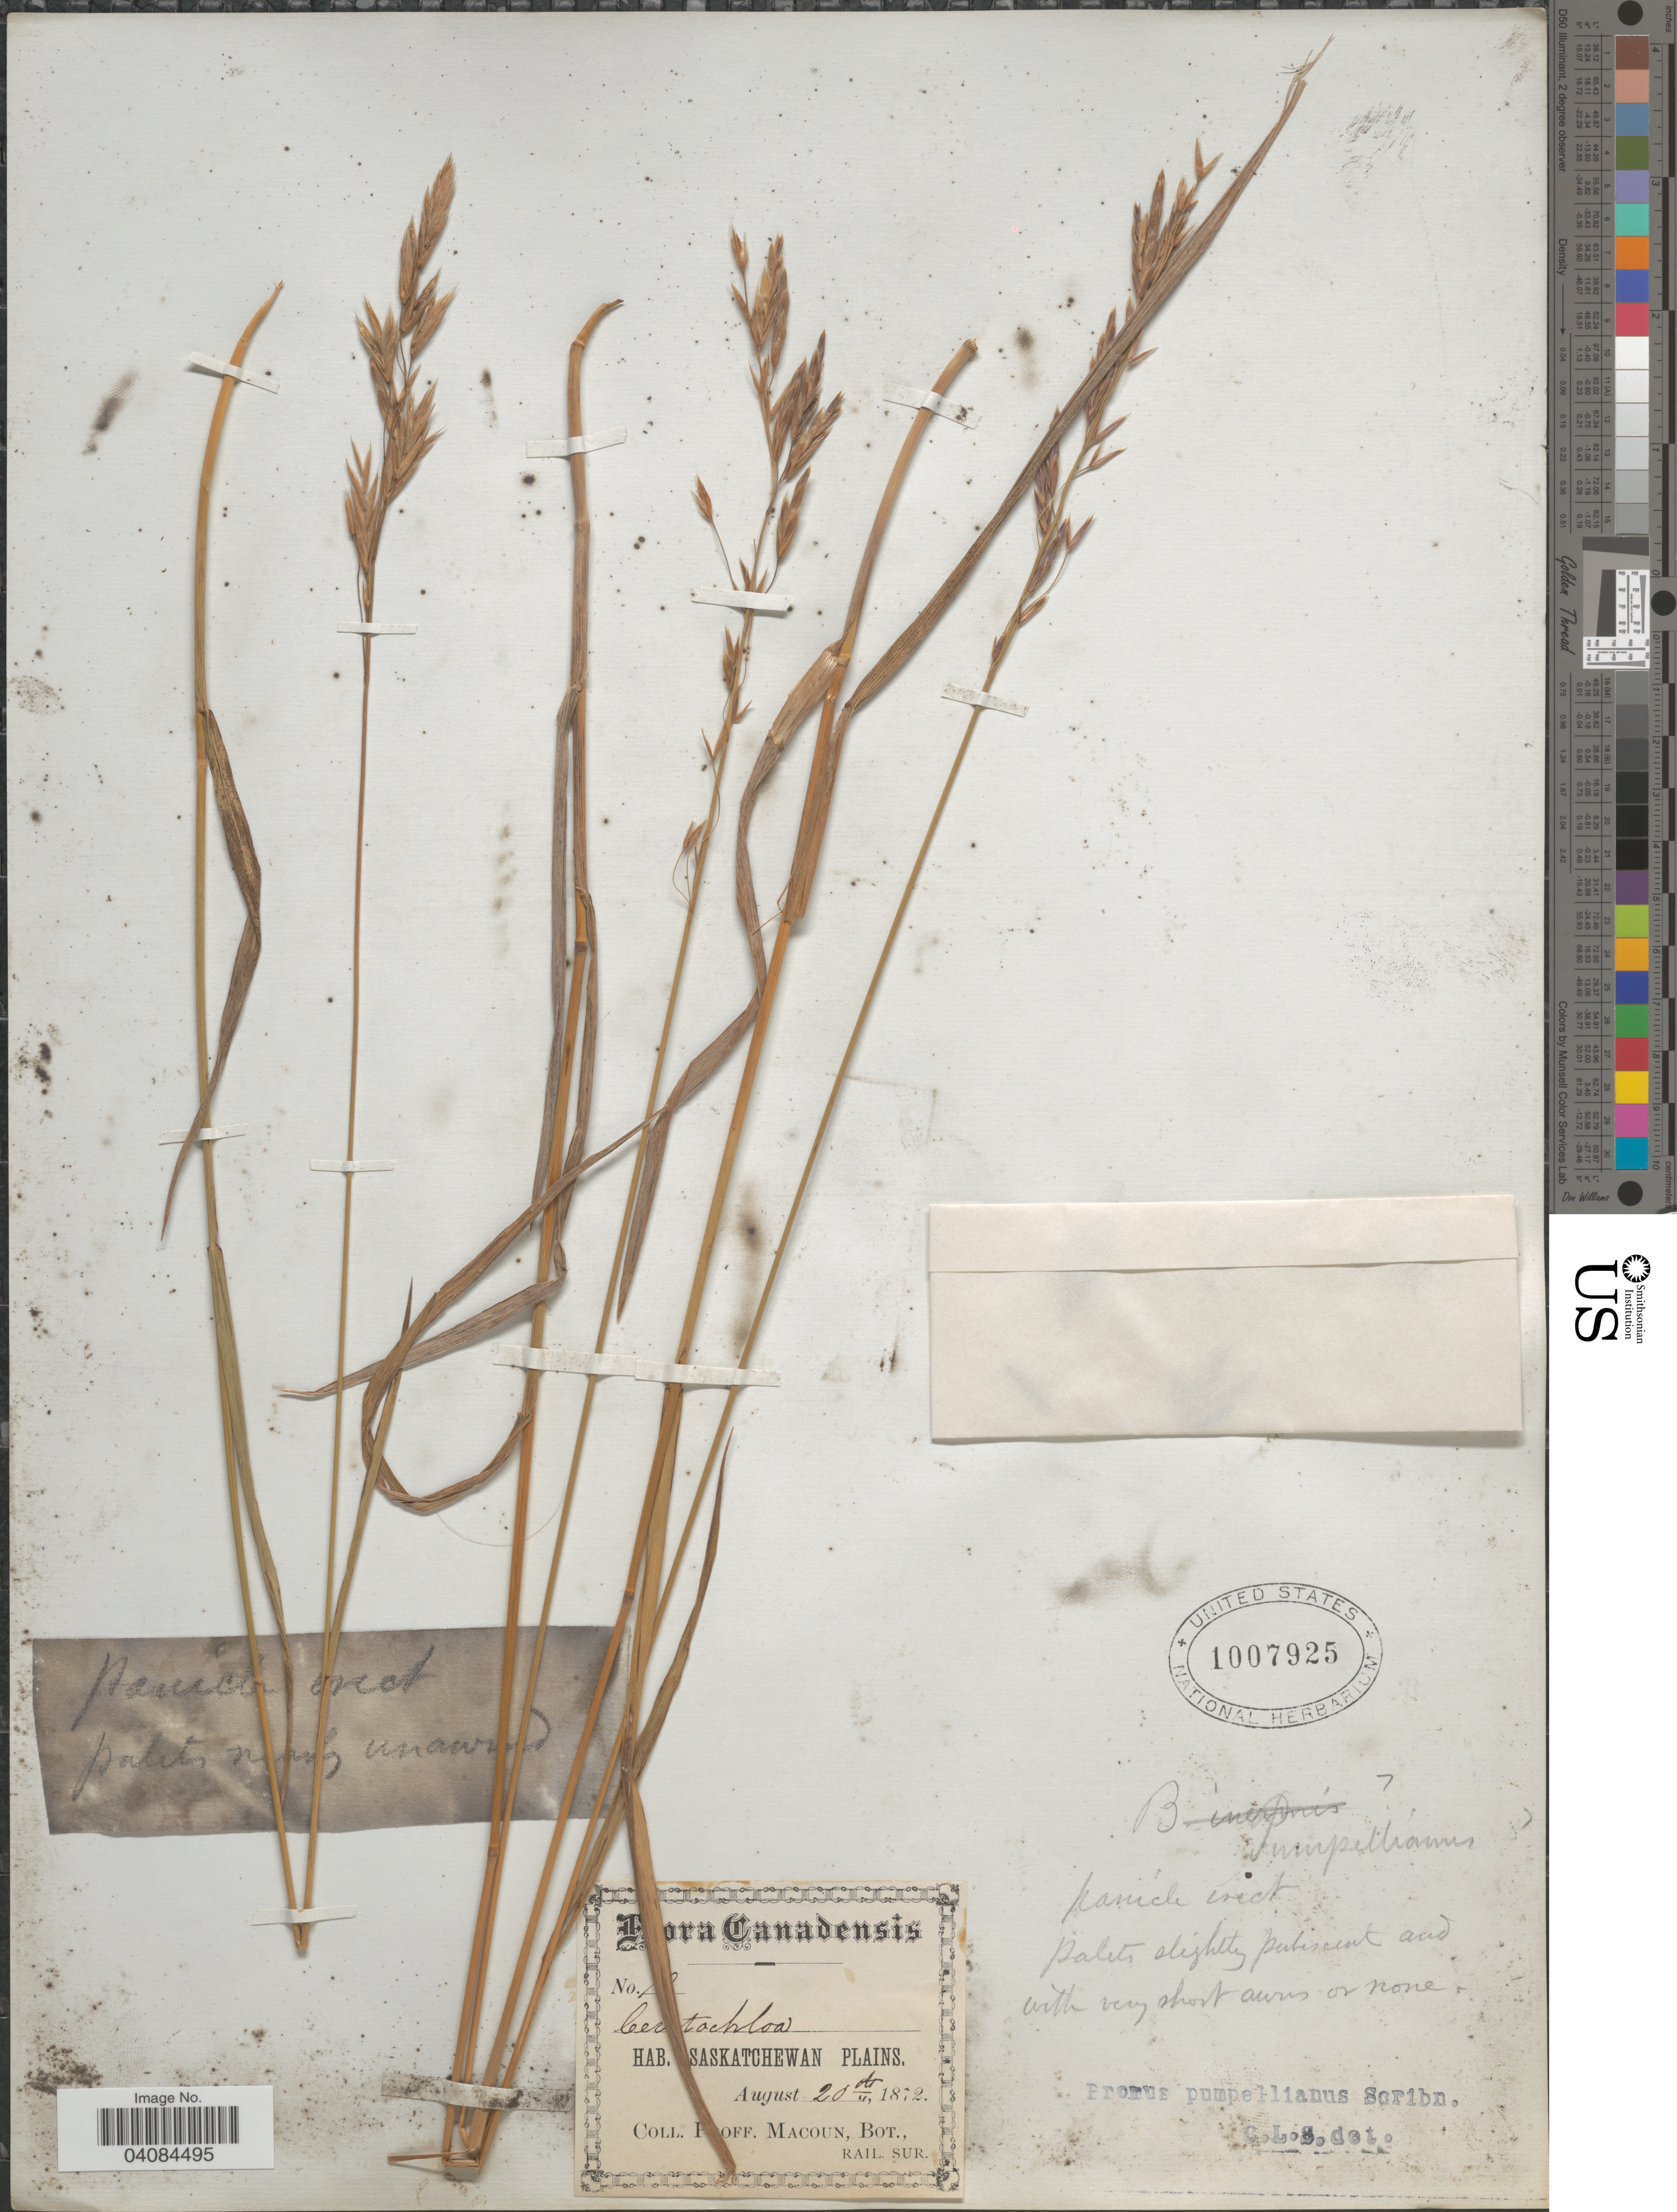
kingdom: Plantae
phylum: Tracheophyta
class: Liliopsida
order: Poales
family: Poaceae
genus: Bromus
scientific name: Bromus pumpellianus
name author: Scribn.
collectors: Prof. Macoun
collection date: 1872-08-20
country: Canada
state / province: Saskatchewan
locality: Saskatchewan Plains.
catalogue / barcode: US 1007925